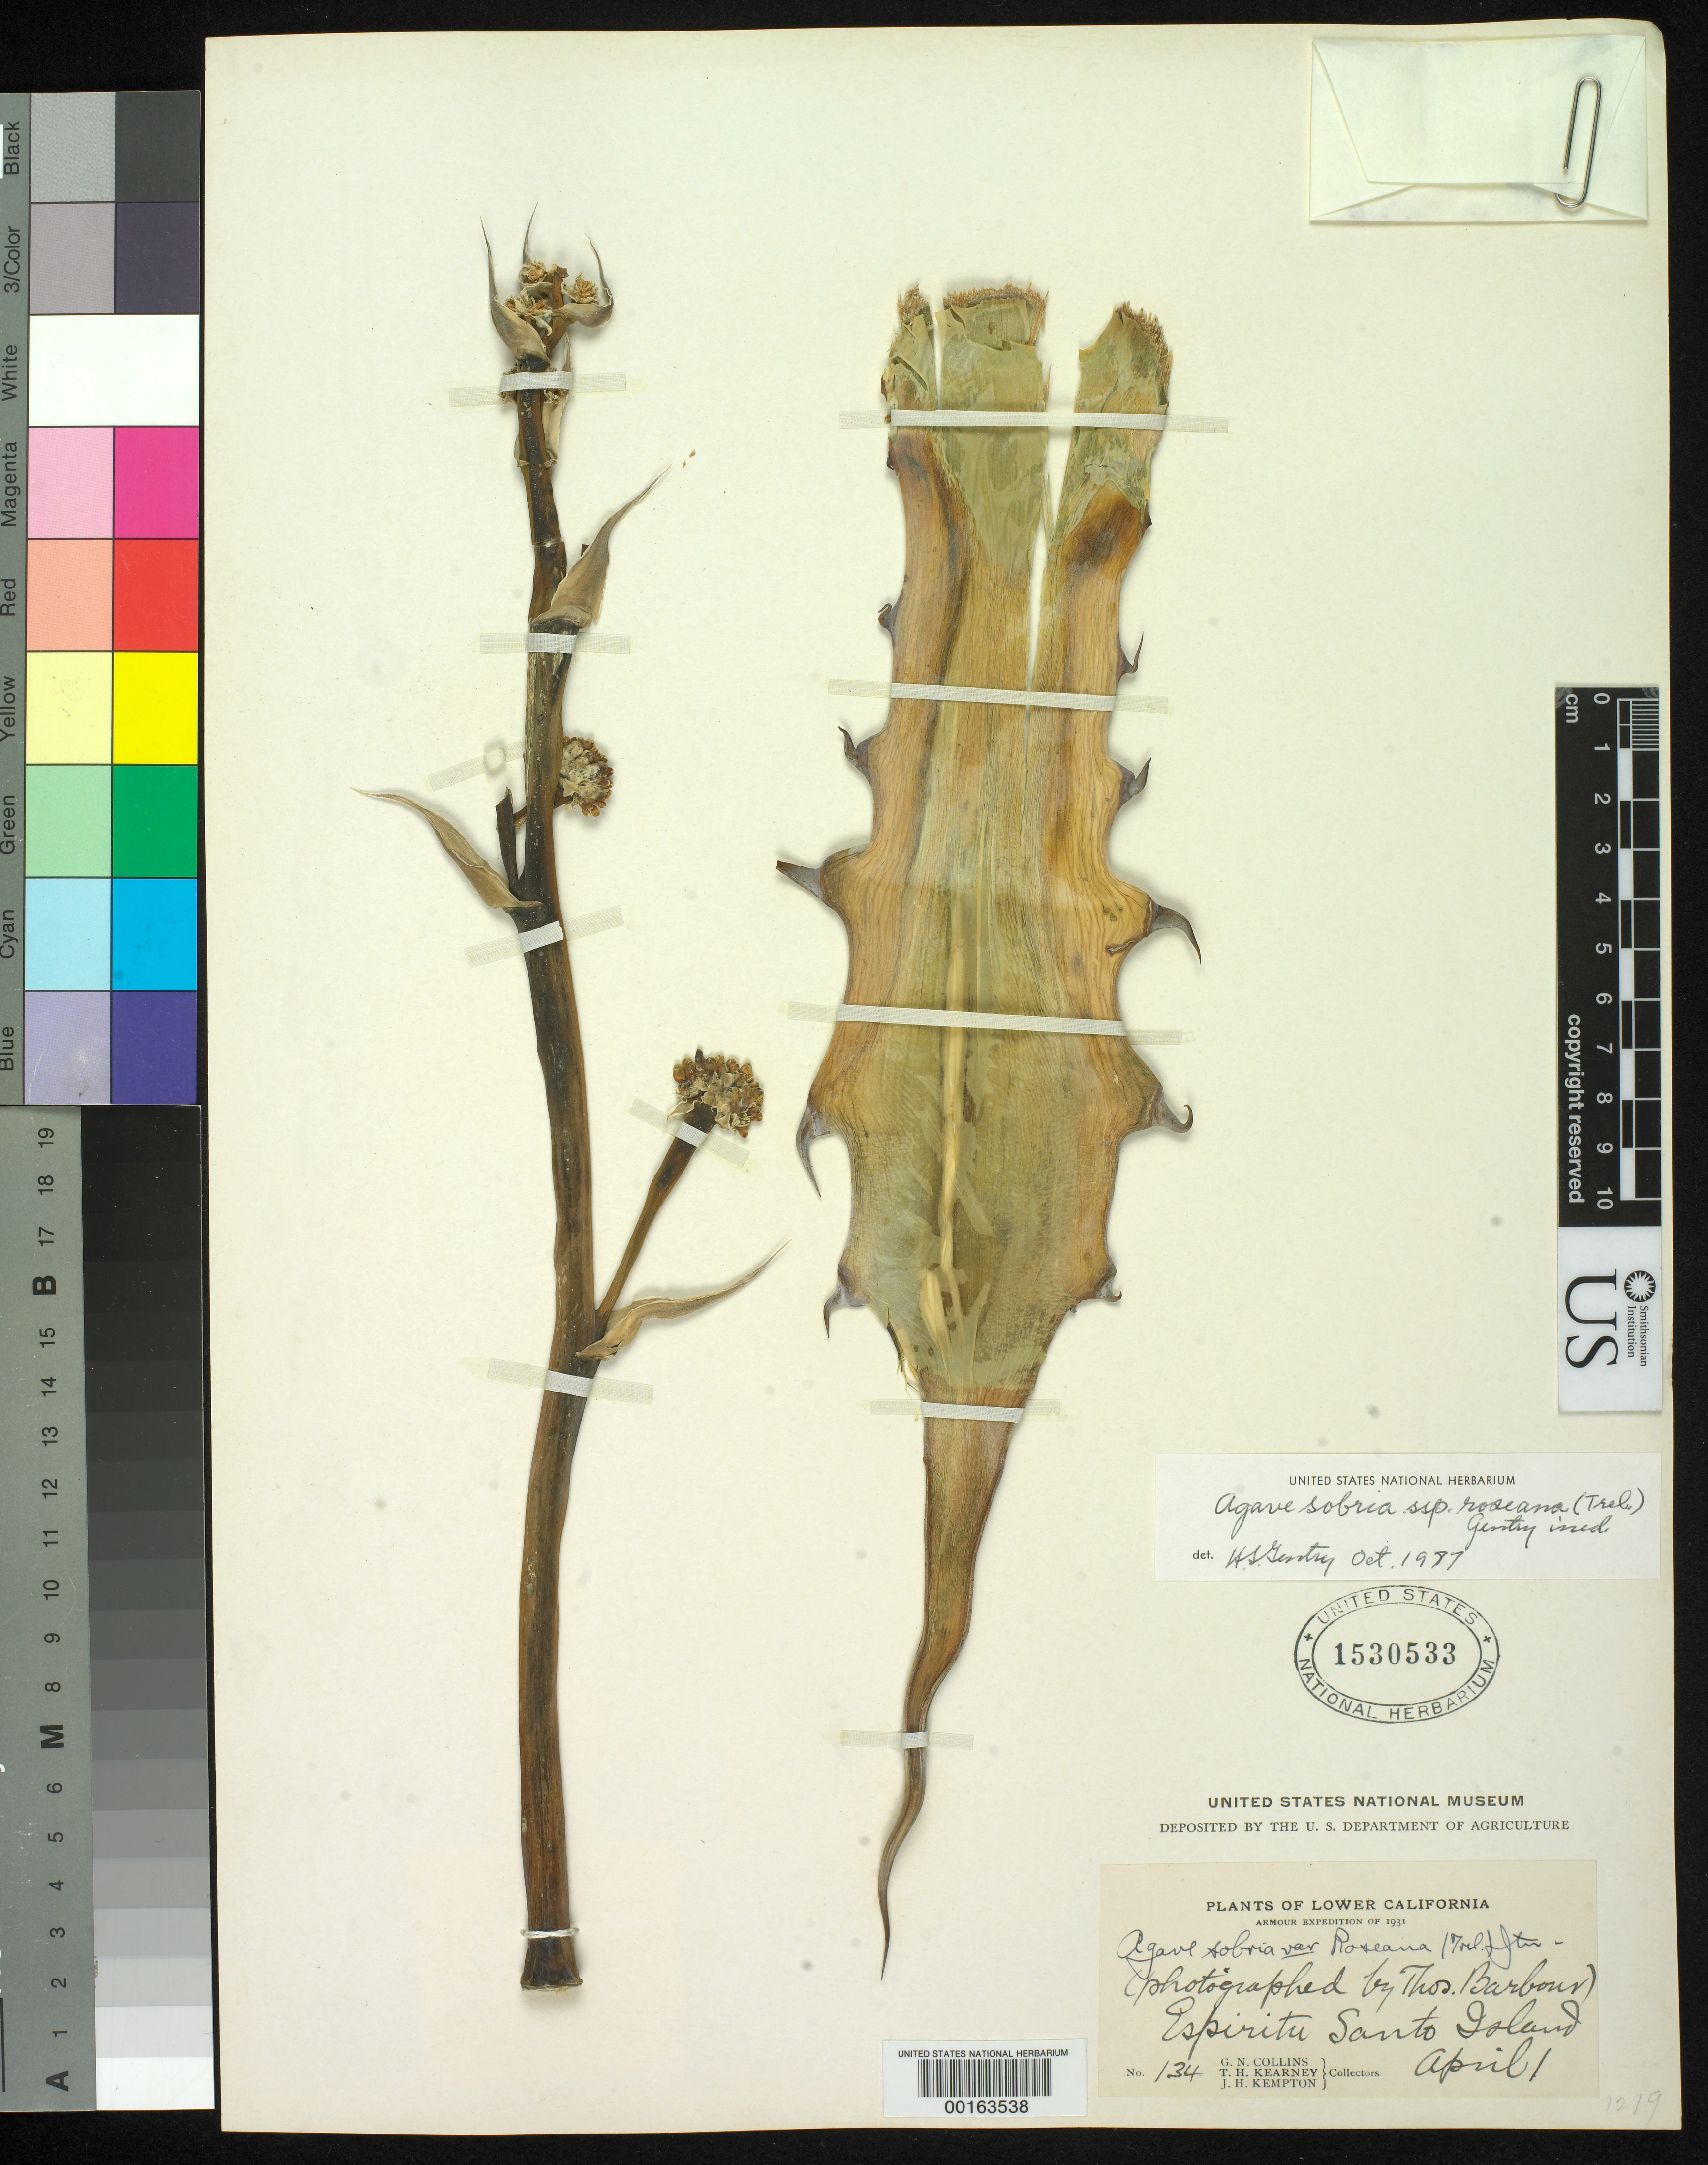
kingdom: Plantae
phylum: Tracheophyta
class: Liliopsida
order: Asparagales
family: Asparagaceae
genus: Agave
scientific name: Agave sobria subsp. roseana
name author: (Trel.) Gentry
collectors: G. Collins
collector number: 134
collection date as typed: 01 Apr 1931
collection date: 1931-04-01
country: Mexico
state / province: Baja California Sur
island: Espiritu Santo Island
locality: Espiritu Santo Island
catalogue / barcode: US 1530533